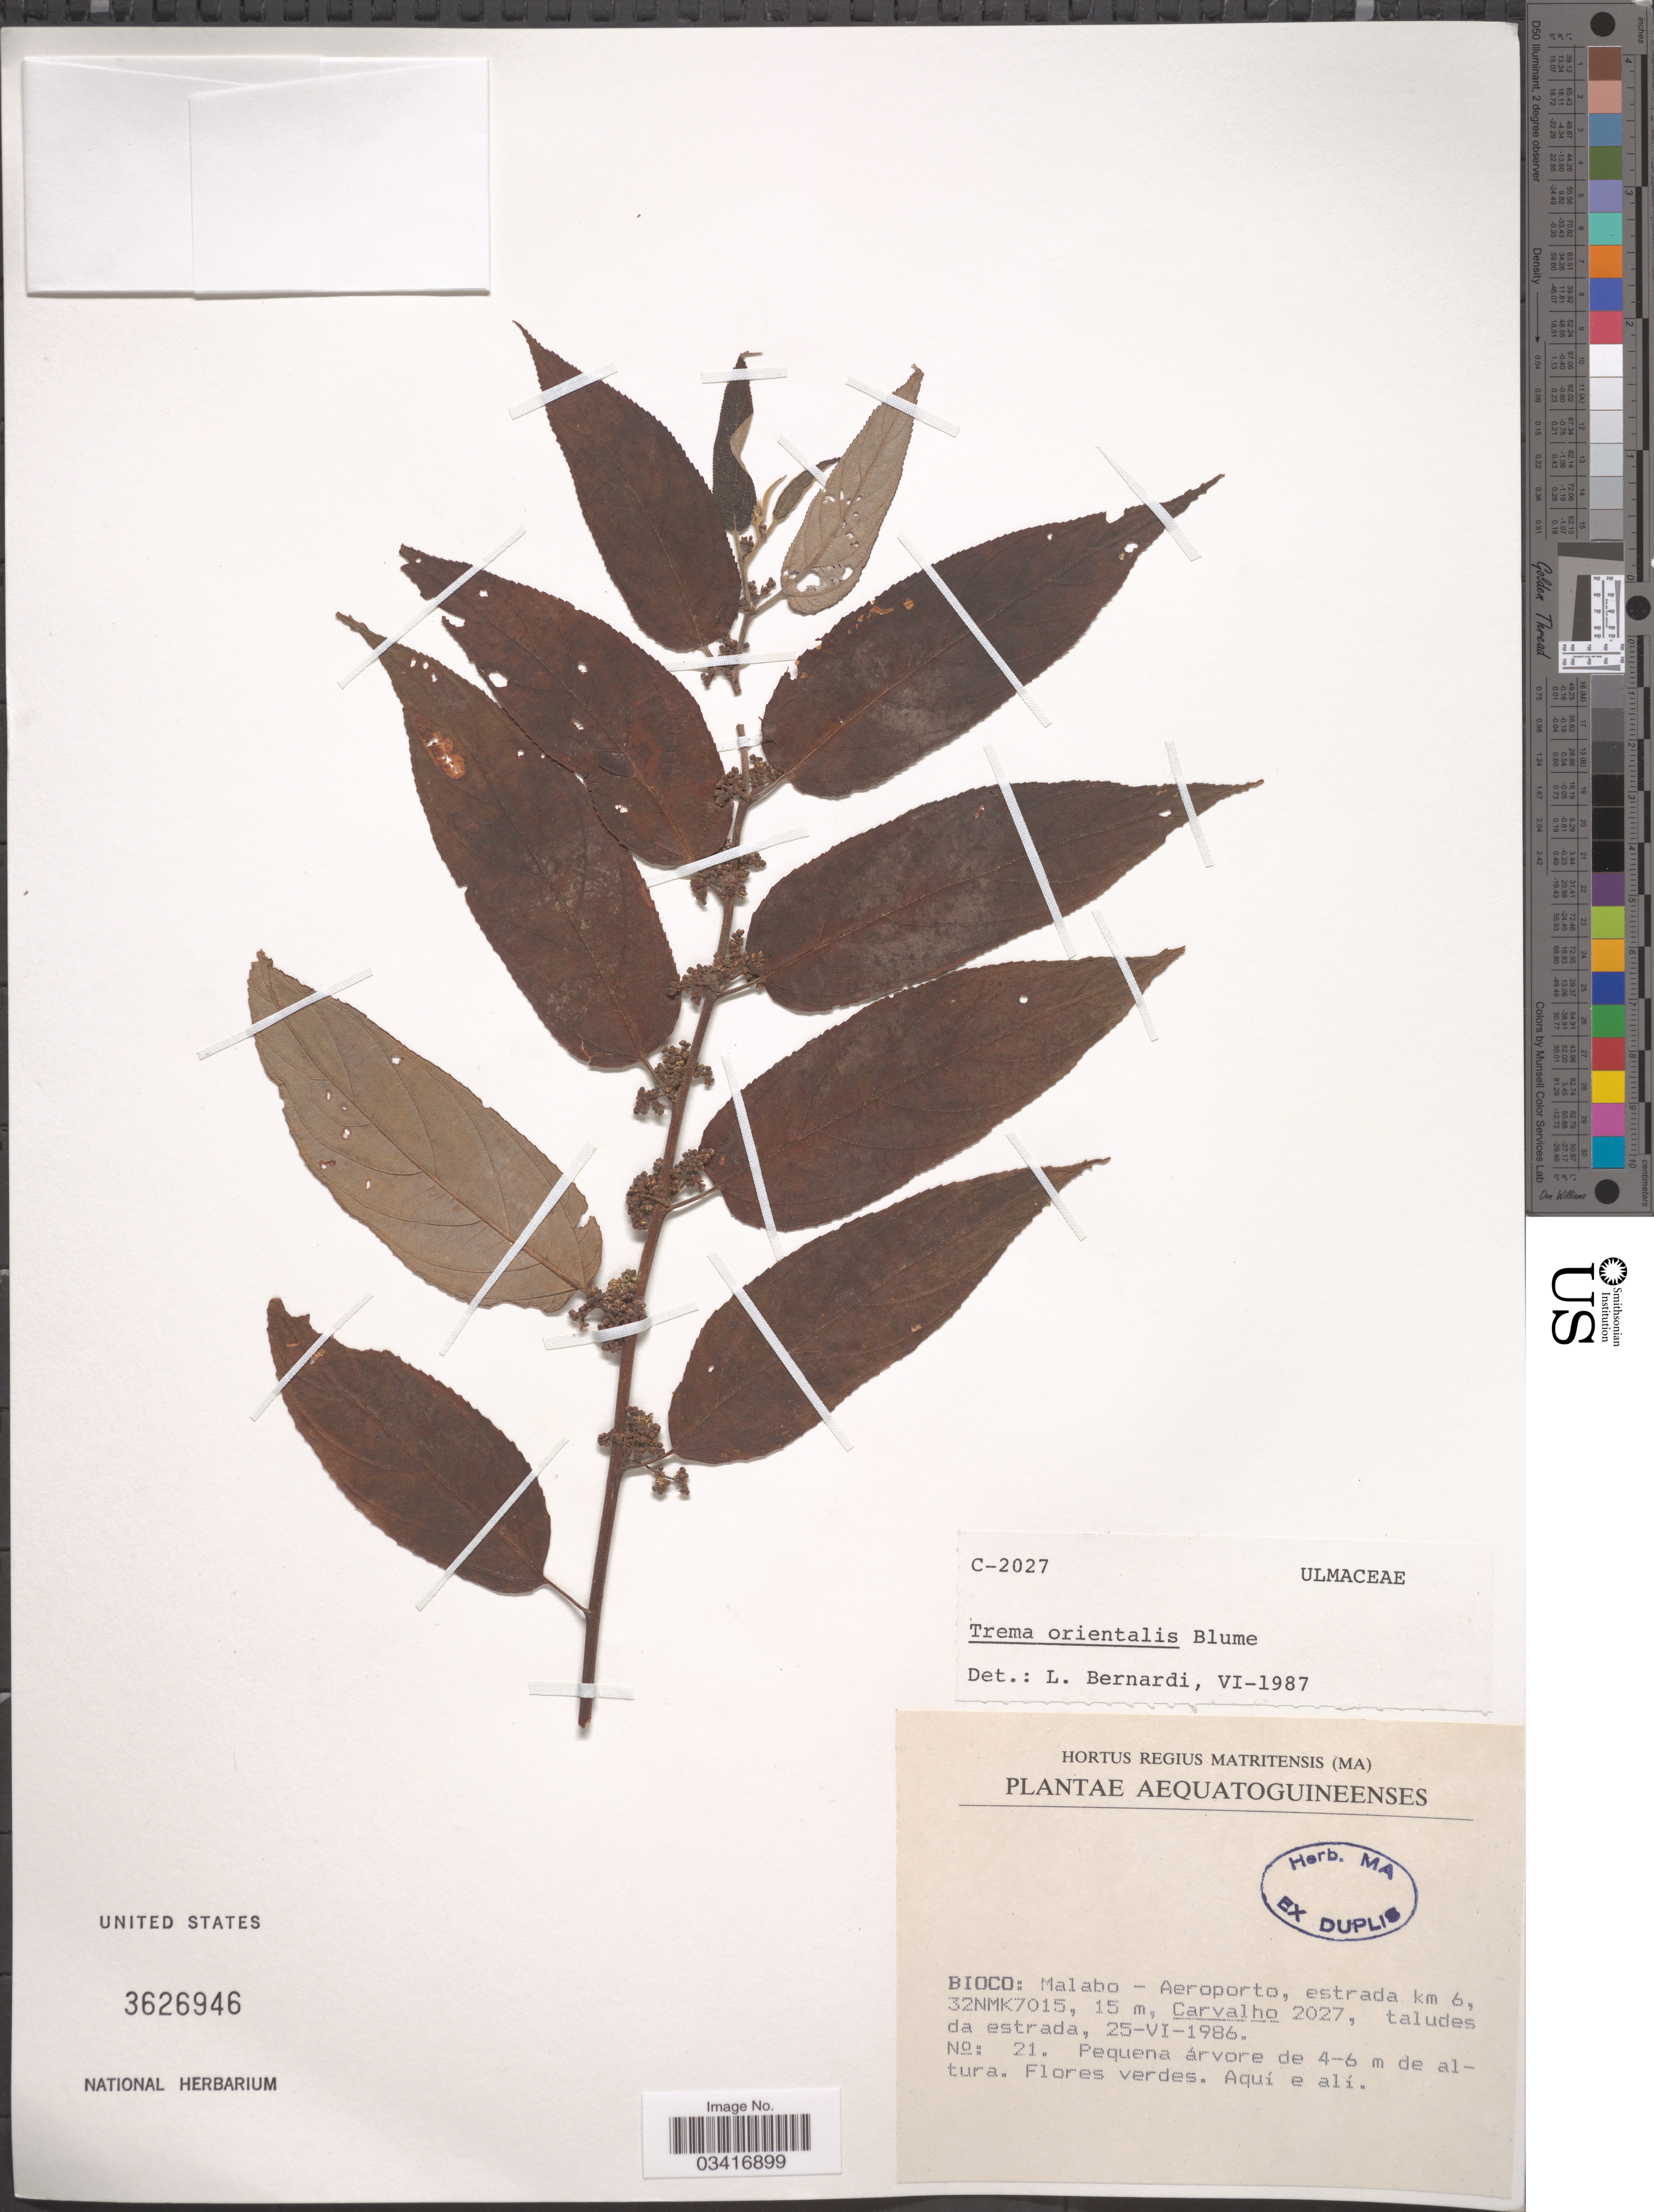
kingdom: Plantae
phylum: Tracheophyta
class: Magnoliopsida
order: Rosales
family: Cannabaceae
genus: Trema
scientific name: Trema orientale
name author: (L.) Blume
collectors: Carvalho, --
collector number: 2027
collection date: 1986-06-25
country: Equatorial Guinea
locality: Bioco: Malabo - Aeroporto, estrada km 6, 32NMK7015.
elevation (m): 15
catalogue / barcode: US 3626946